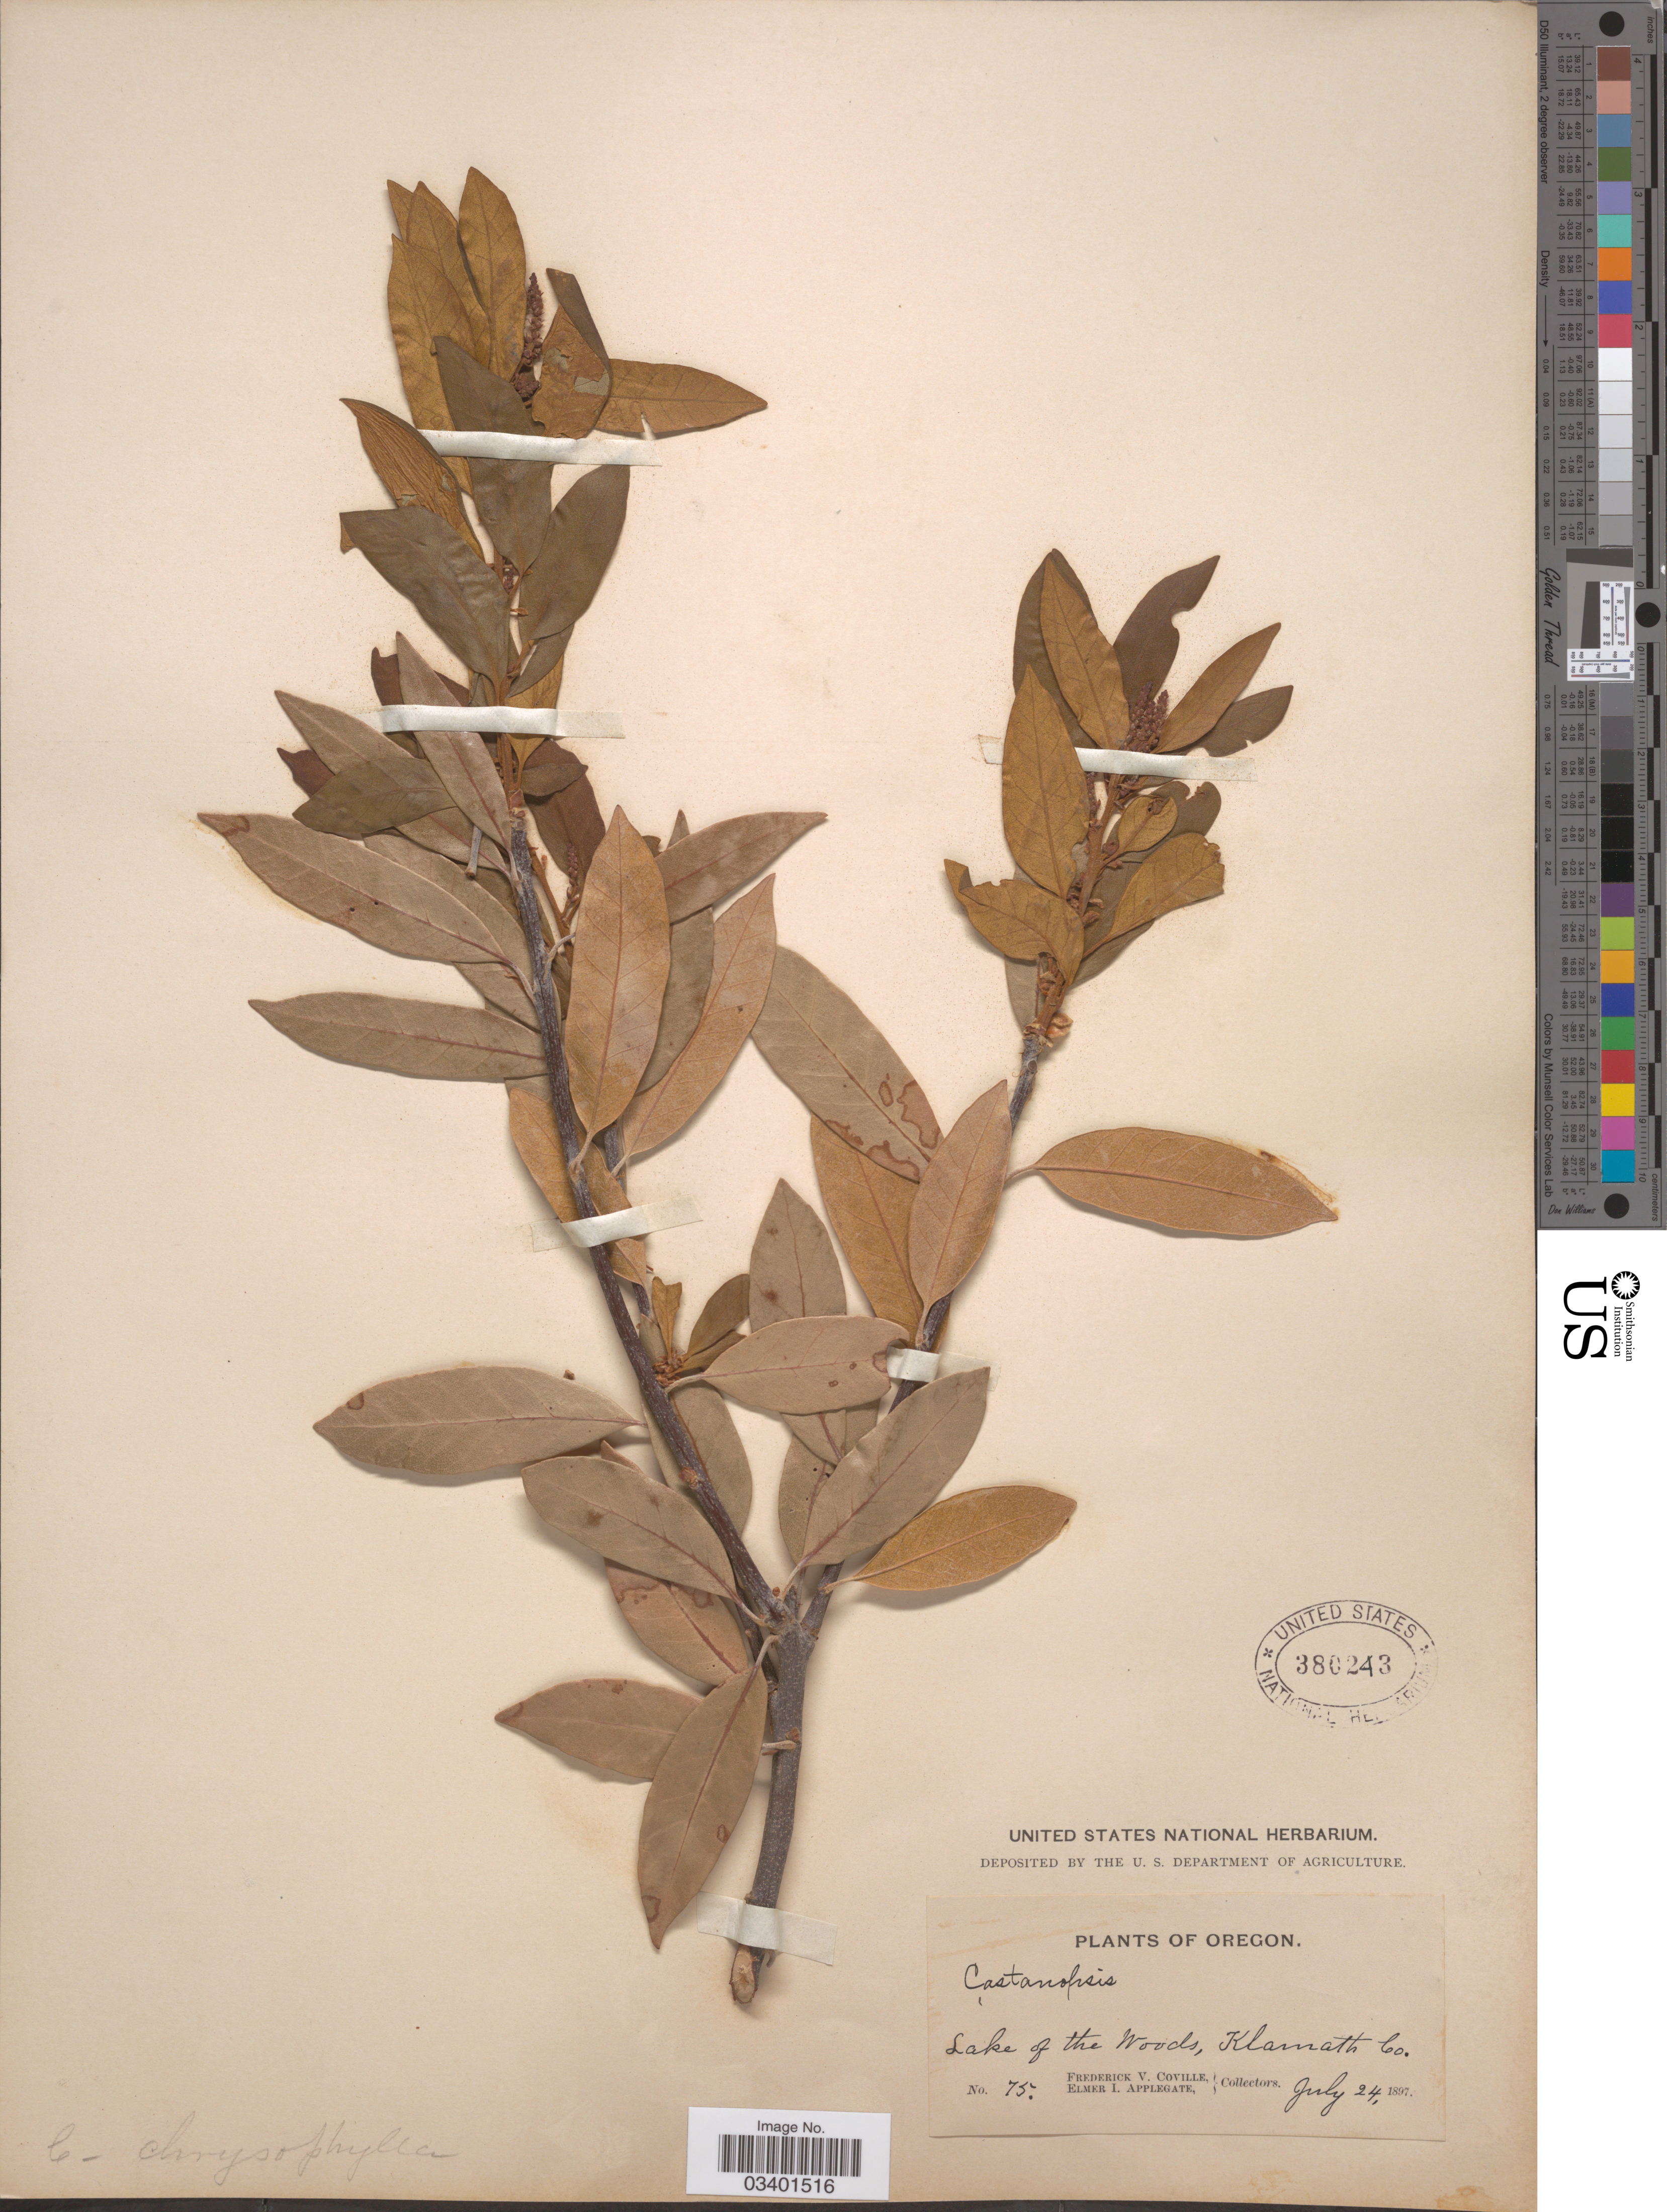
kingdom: Plantae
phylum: Tracheophyta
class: Magnoliopsida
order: Fagales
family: Fagaceae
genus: Chrysolepis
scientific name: Chrysolepis chrysophylla var. minor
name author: (Benth.) A. DC.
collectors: F. V. Coville & E. I. Applegate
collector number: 75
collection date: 1897-07-24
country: United States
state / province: Oregon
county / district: Klamath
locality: Lake of the Woods, Klamath Co.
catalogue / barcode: US 380243